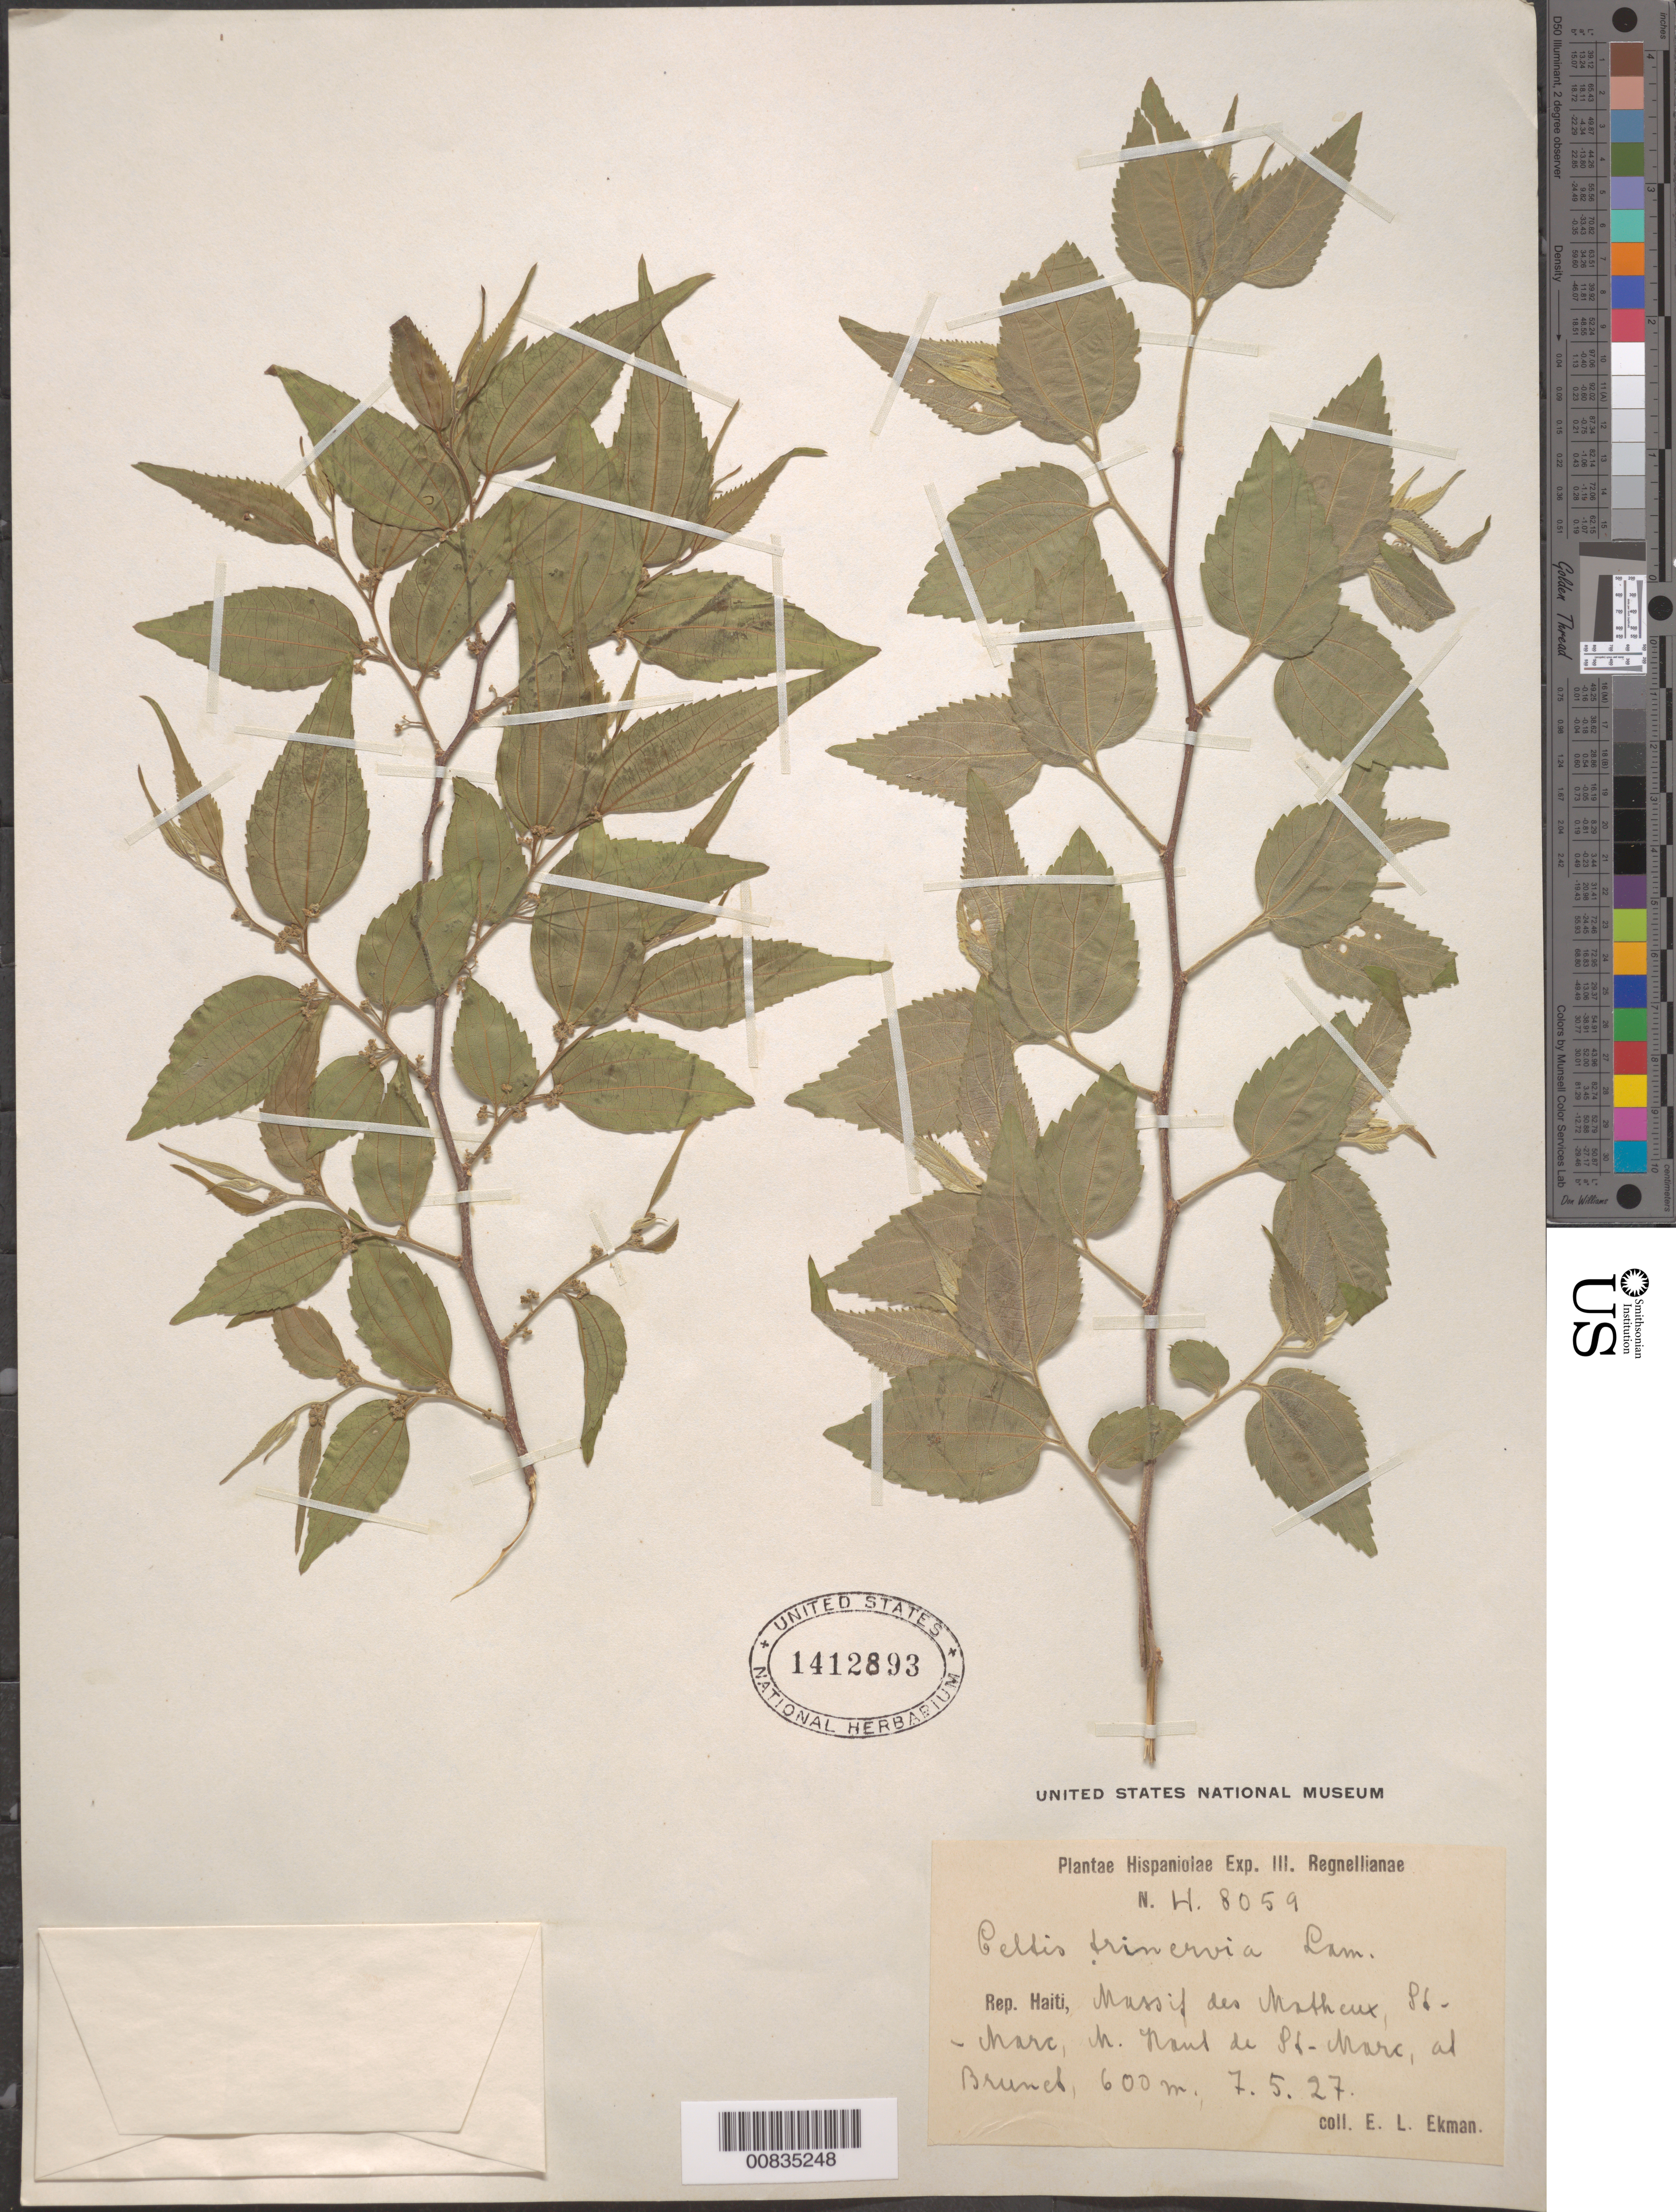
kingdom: Plantae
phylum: Tracheophyta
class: Magnoliopsida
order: Rosales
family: Cannabaceae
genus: Celtis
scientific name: Celtis trinervia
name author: Lam.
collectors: E. L. Ekman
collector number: H 8059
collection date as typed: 07 May 1927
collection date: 1927-05-07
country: Haiti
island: Hispaniola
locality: Massif des Matheux, St-Marc, M. Haut de St-Marc, at Brunet.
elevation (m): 600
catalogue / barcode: US 1412893